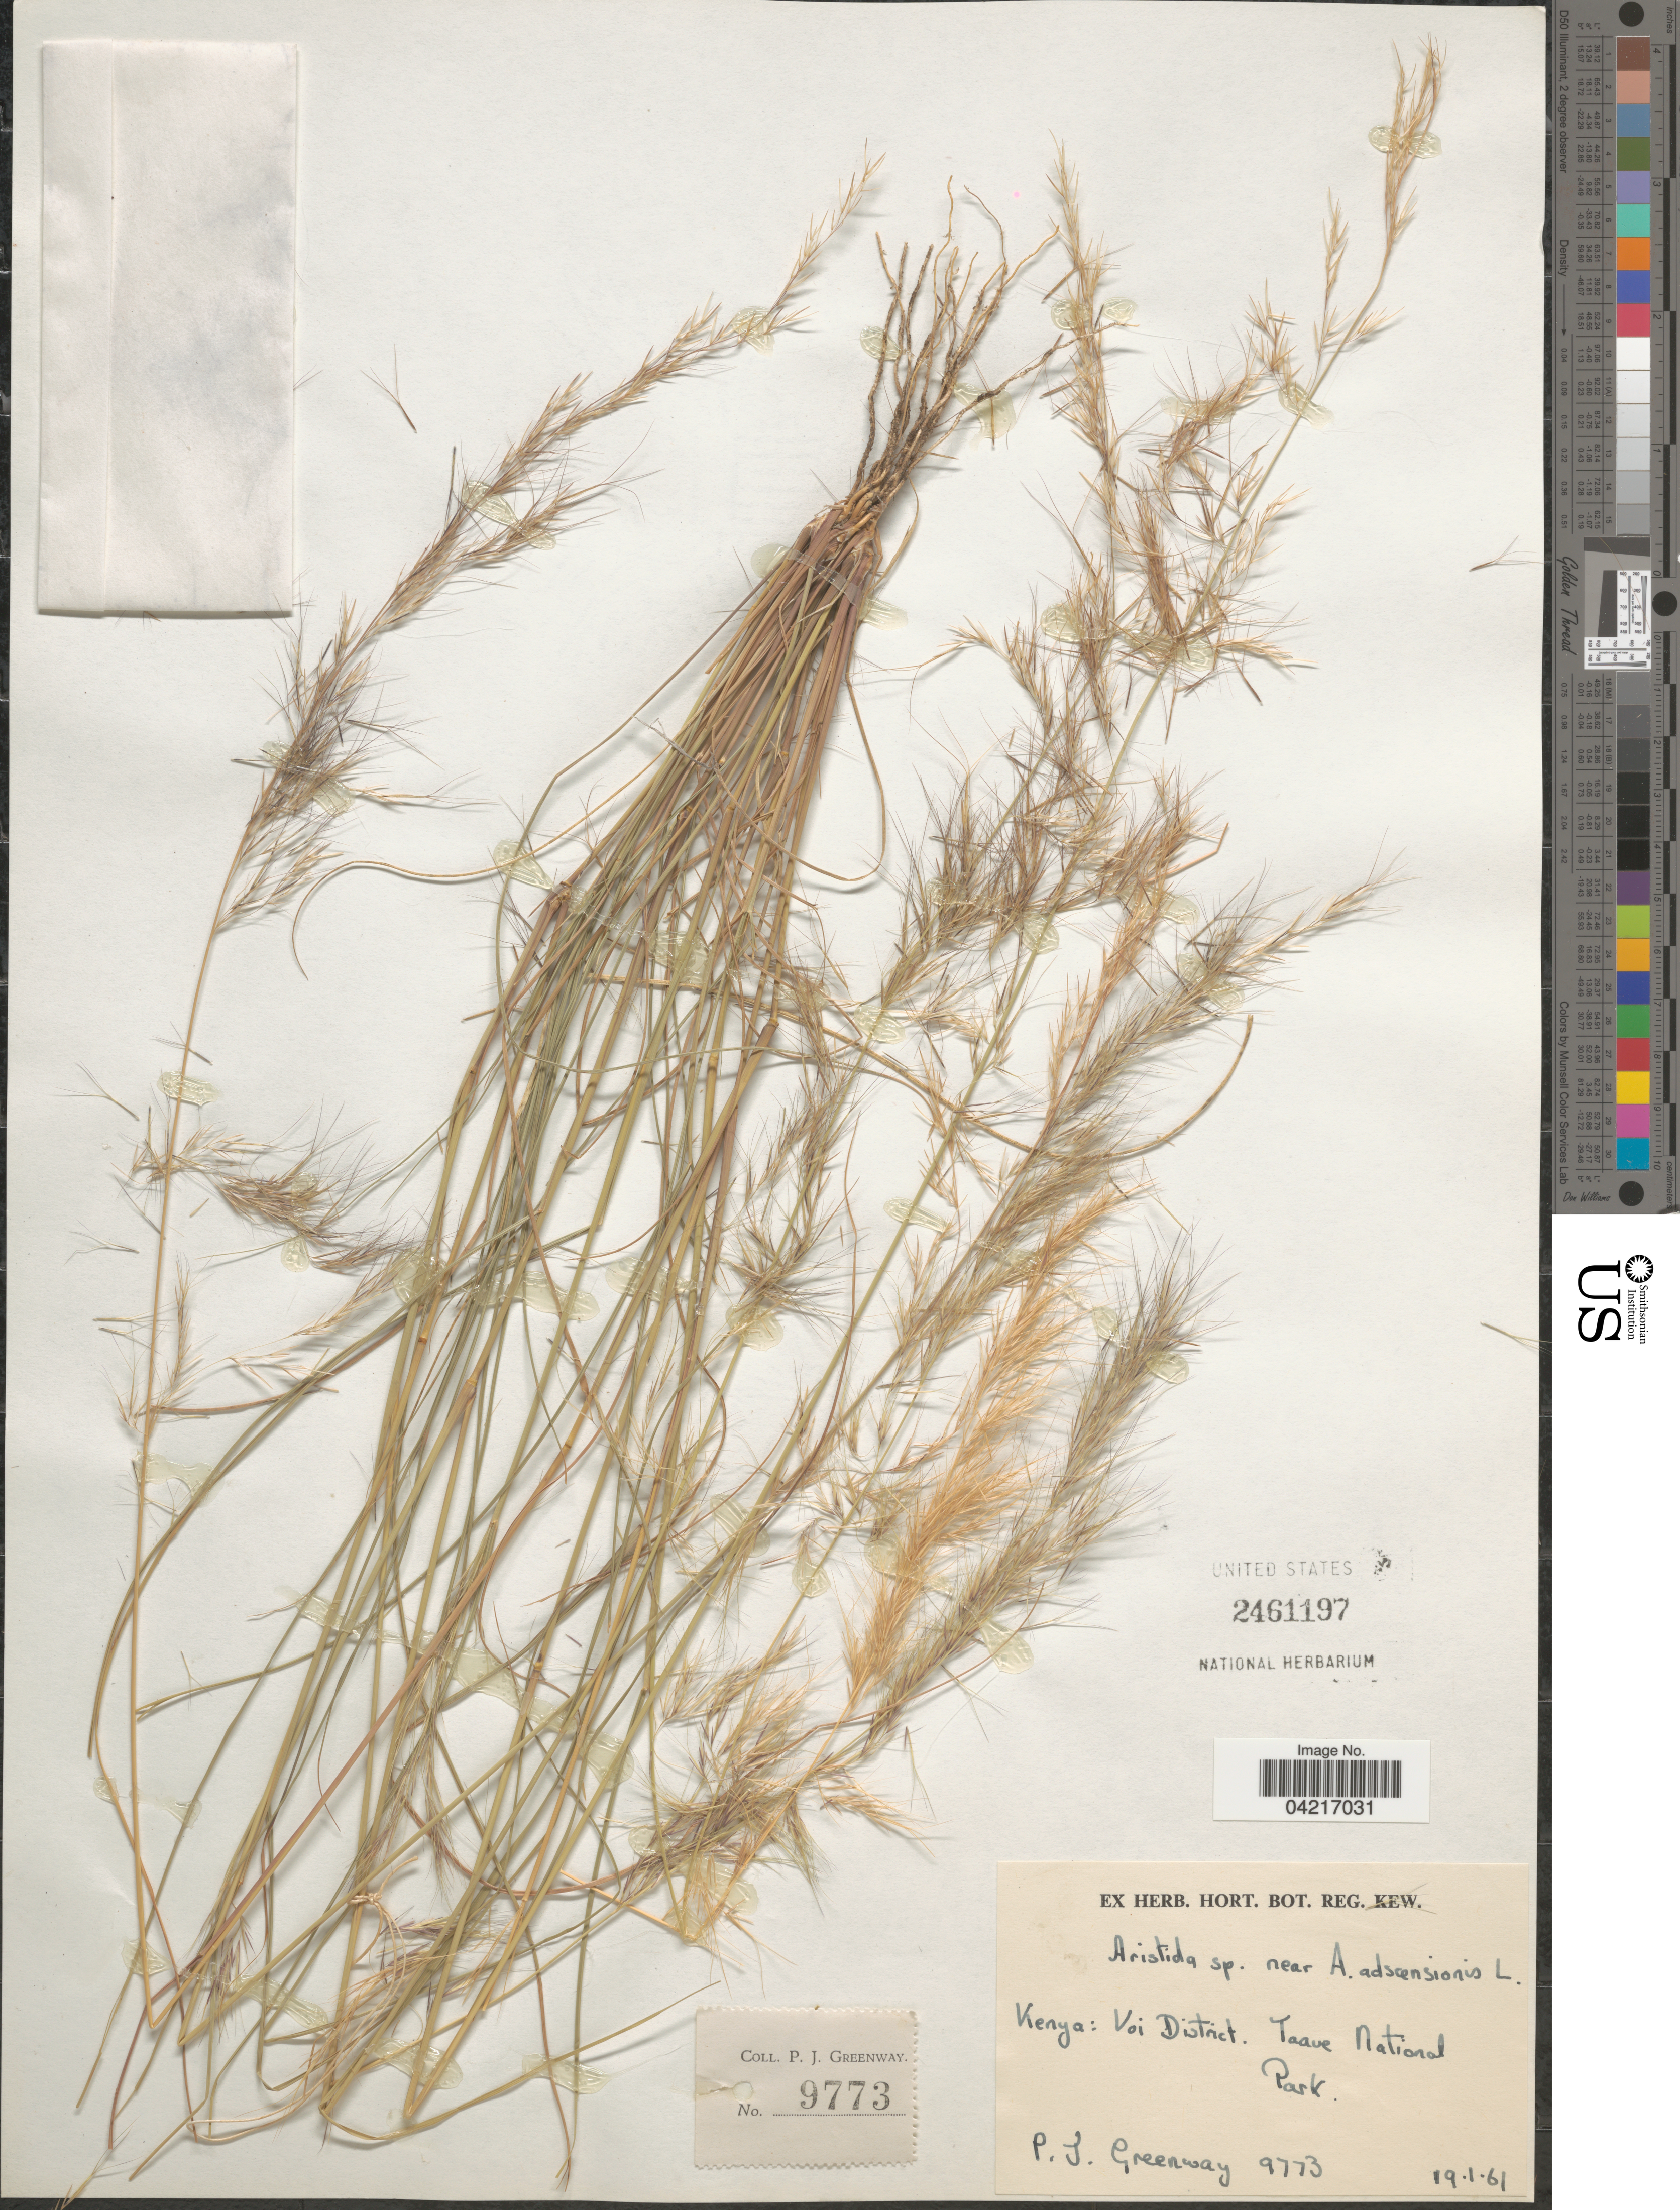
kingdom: Plantae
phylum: Tracheophyta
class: Liliopsida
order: Poales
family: Poaceae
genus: Aristida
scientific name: Aristida adscensionis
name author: L.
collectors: P. J. Greenway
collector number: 9773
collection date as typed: Transcribed d/m/y: 19/1/61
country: Kenya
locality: Voi District. Taave National Park.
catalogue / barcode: US 2461197